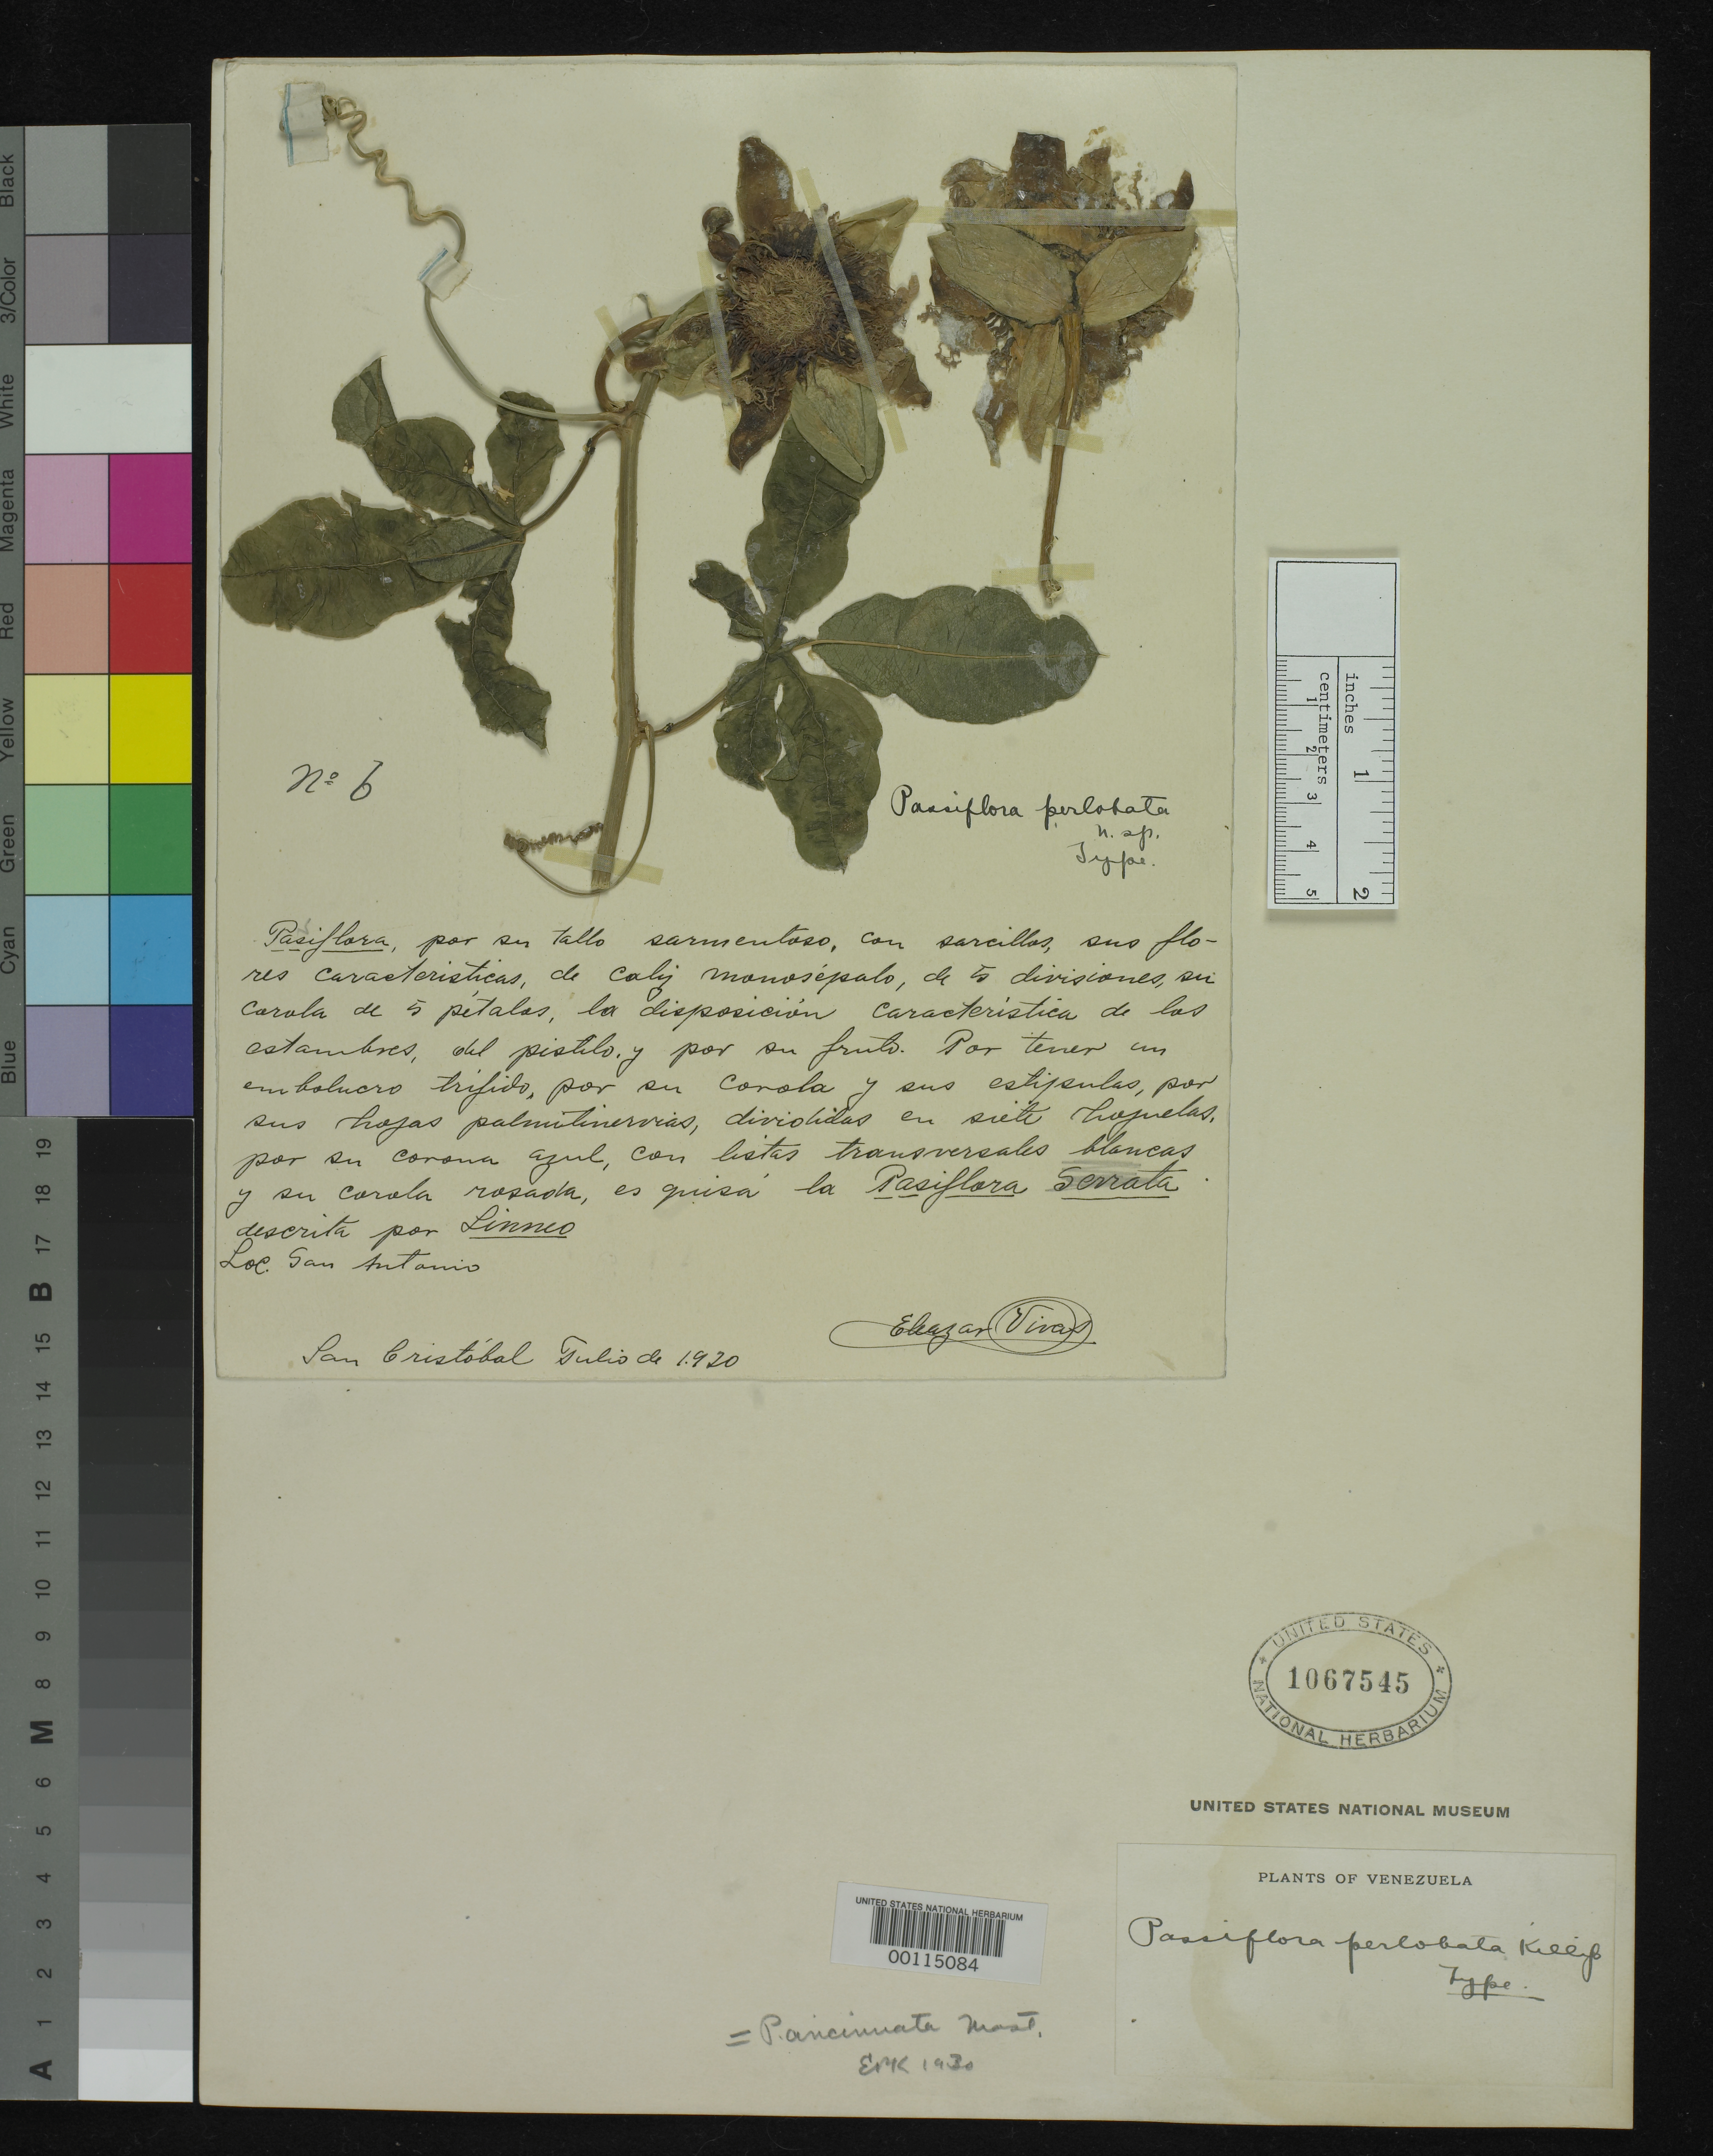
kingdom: Plantae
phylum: Tracheophyta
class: Magnoliopsida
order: Malpighiales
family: Passifloraceae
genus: Passiflora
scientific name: Passiflora perlobata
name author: Killip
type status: Holotype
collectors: E. Vivas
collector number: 6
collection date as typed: Jul 1920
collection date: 1920-07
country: Venezuela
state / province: Tachira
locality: San Antonio, San Cristobal.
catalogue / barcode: US 1067545